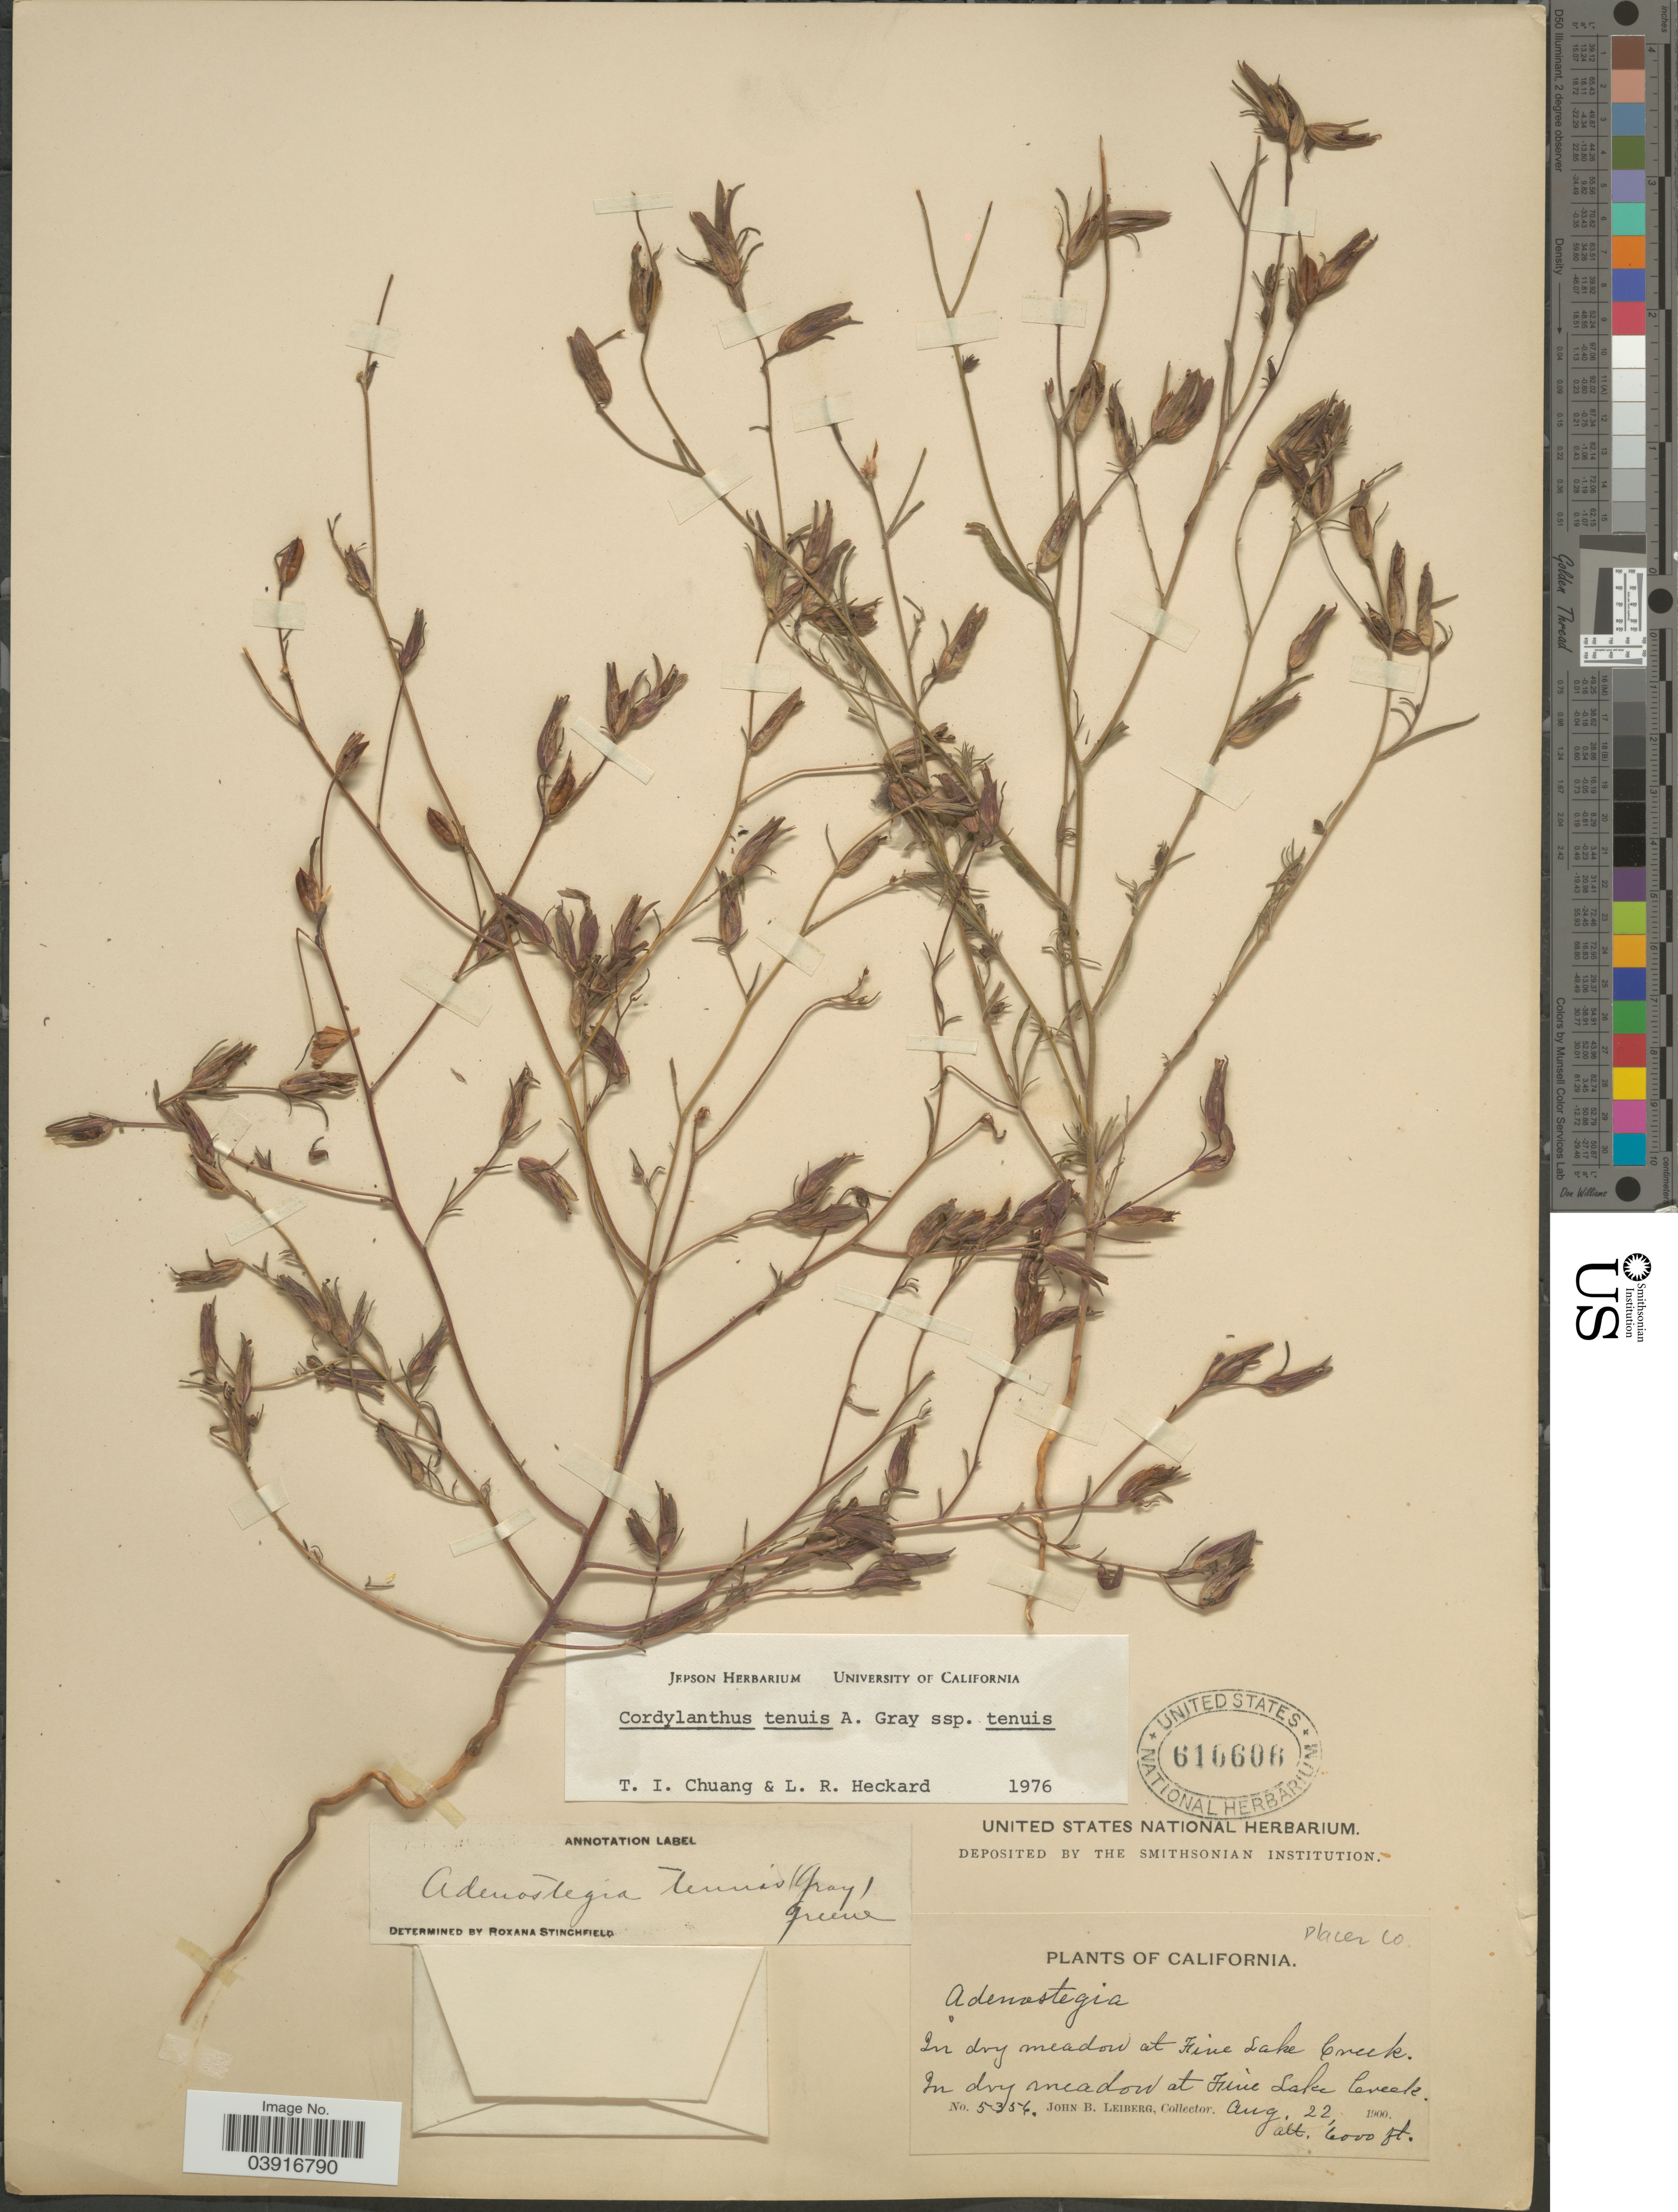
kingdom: Plantae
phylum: Tracheophyta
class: Magnoliopsida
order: Lamiales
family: Orobanchaceae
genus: Cordylanthus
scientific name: Cordylanthus tenuis subsp. tenuis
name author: A. Gray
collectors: J. B. Leiberg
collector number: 5356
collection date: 1900-08-22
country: United States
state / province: California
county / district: Placer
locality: Placer Co. In dry meadow at Fine Lake Creek. In dry meadow at Fine Lake Creek.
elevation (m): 1829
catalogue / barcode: US 610606